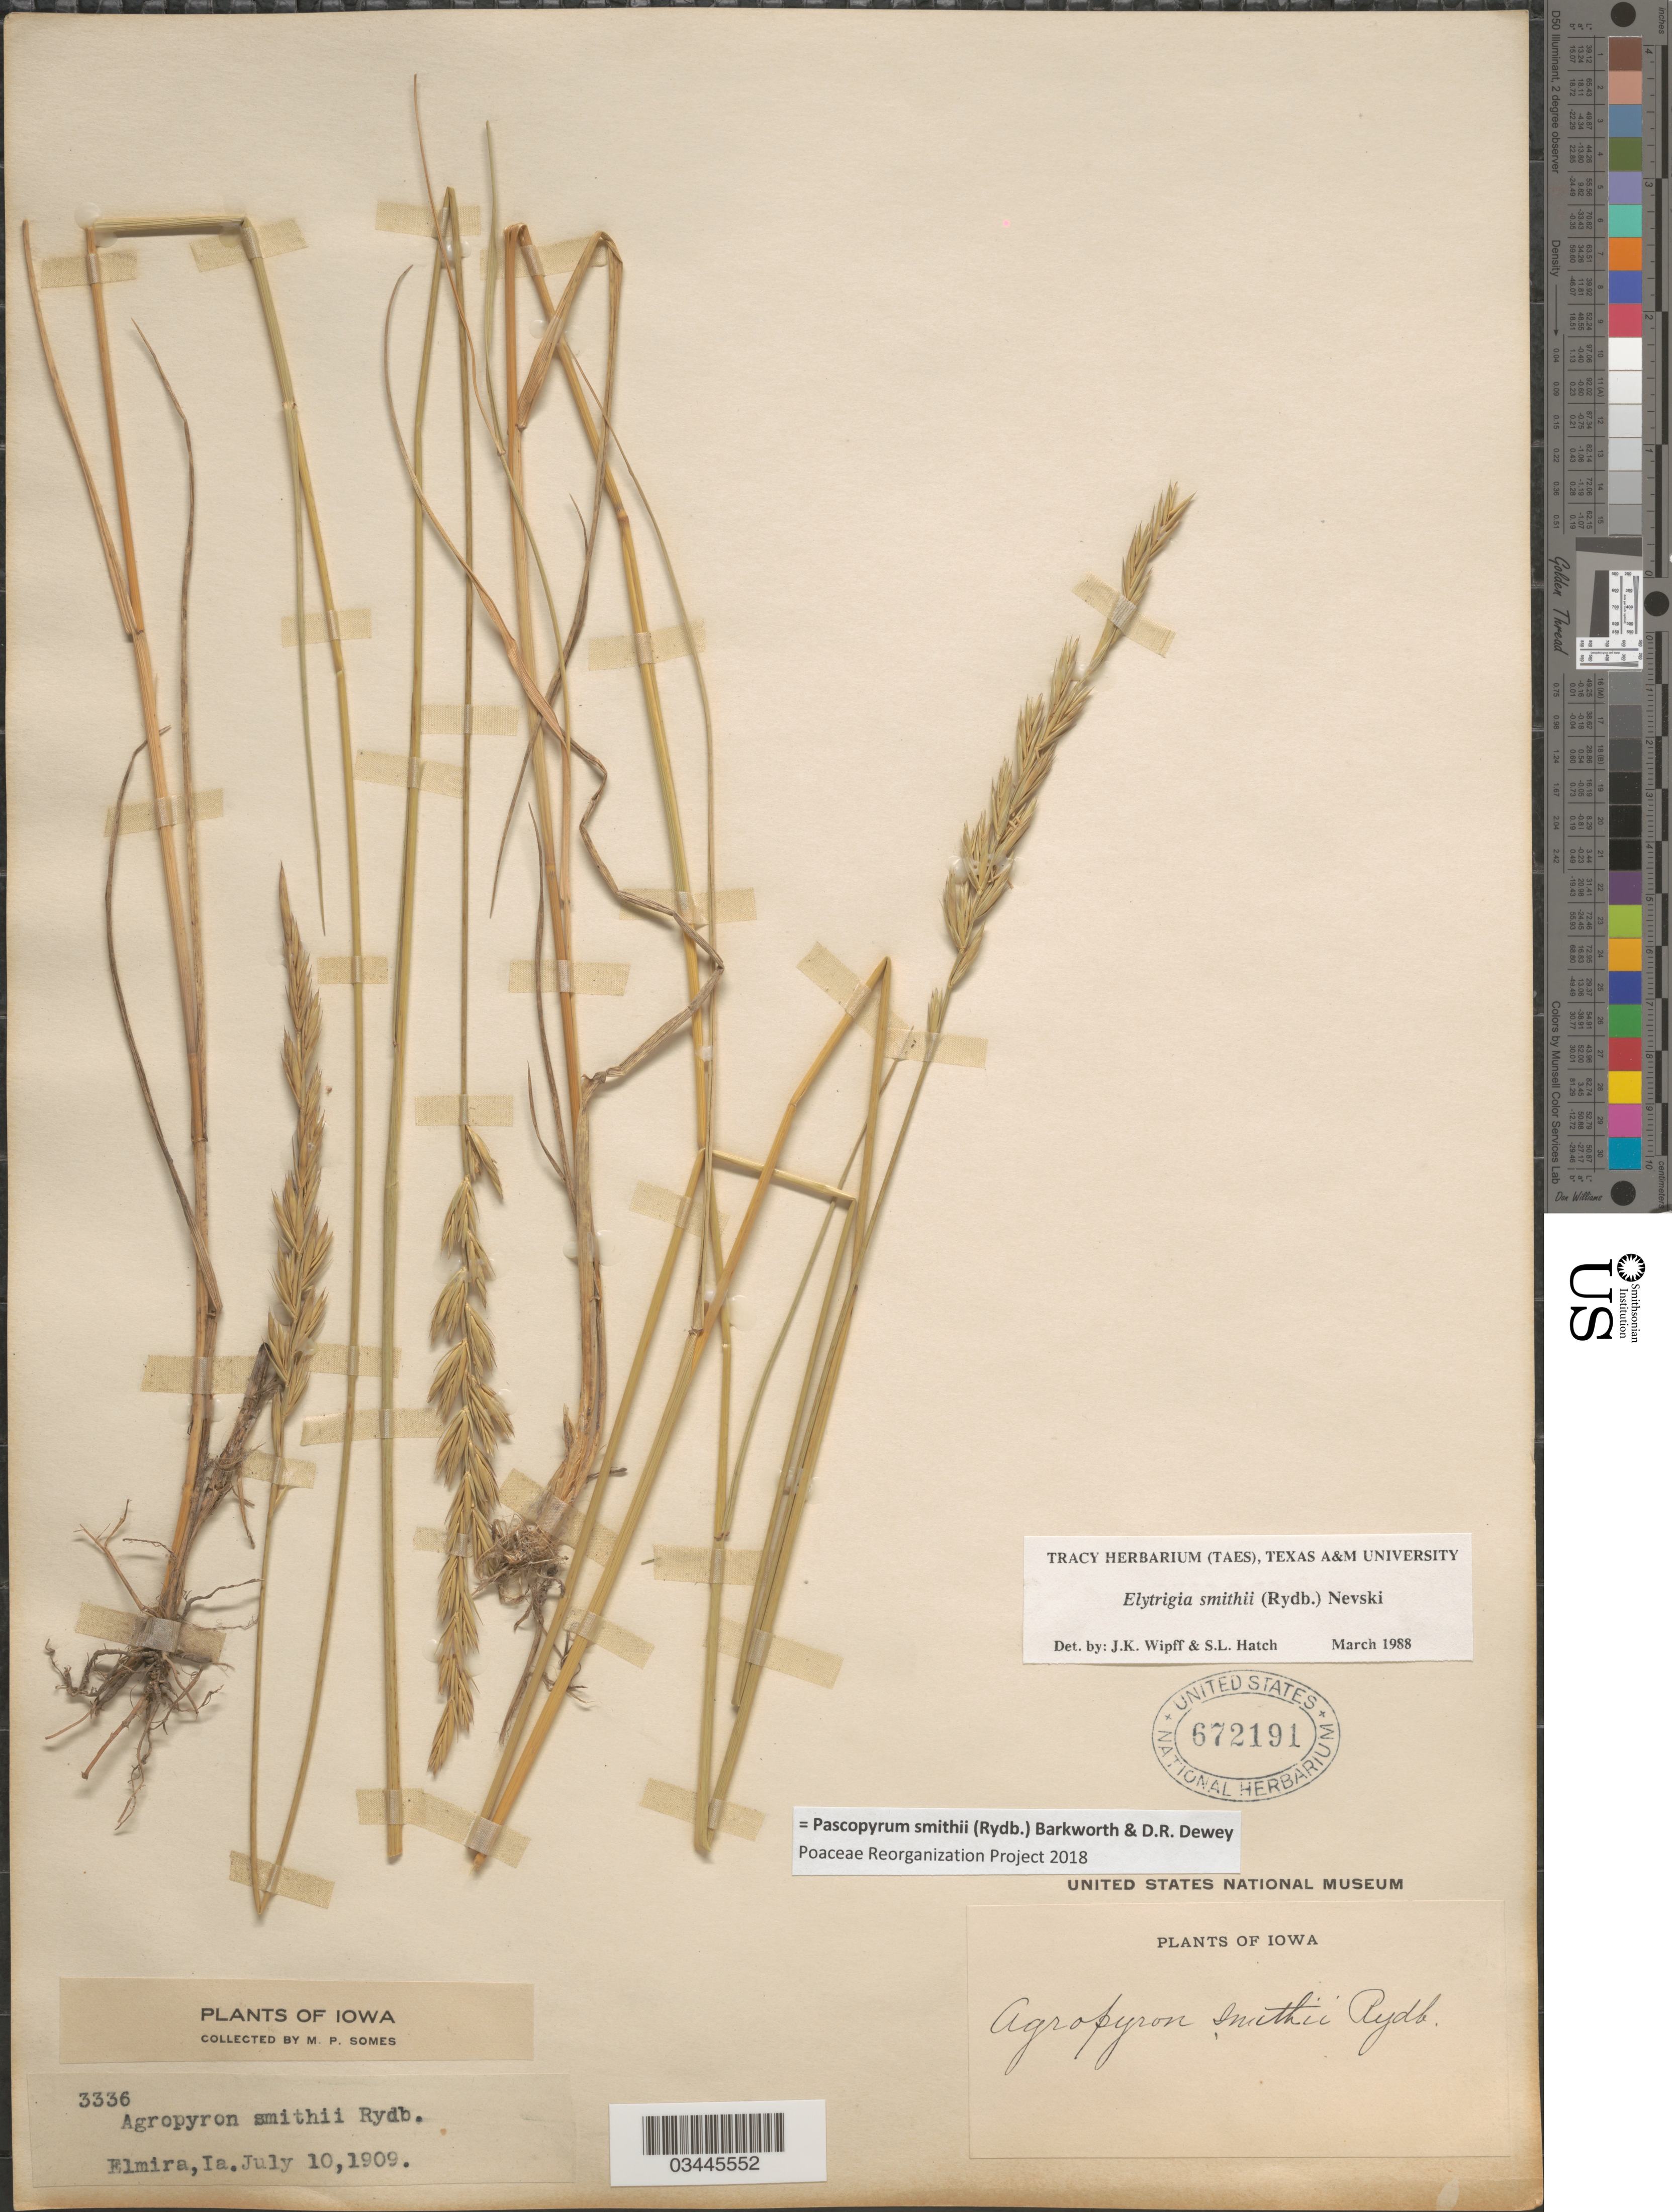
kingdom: Plantae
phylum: Tracheophyta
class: Liliopsida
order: Poales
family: Poaceae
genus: Pascopyrum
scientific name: Pascopyrum smithii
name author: (Rydb.) Barkworth & Dewey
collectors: M. Somes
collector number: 3336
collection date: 1909-07-10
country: United States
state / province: Iowa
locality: Elmira.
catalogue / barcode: US 672191